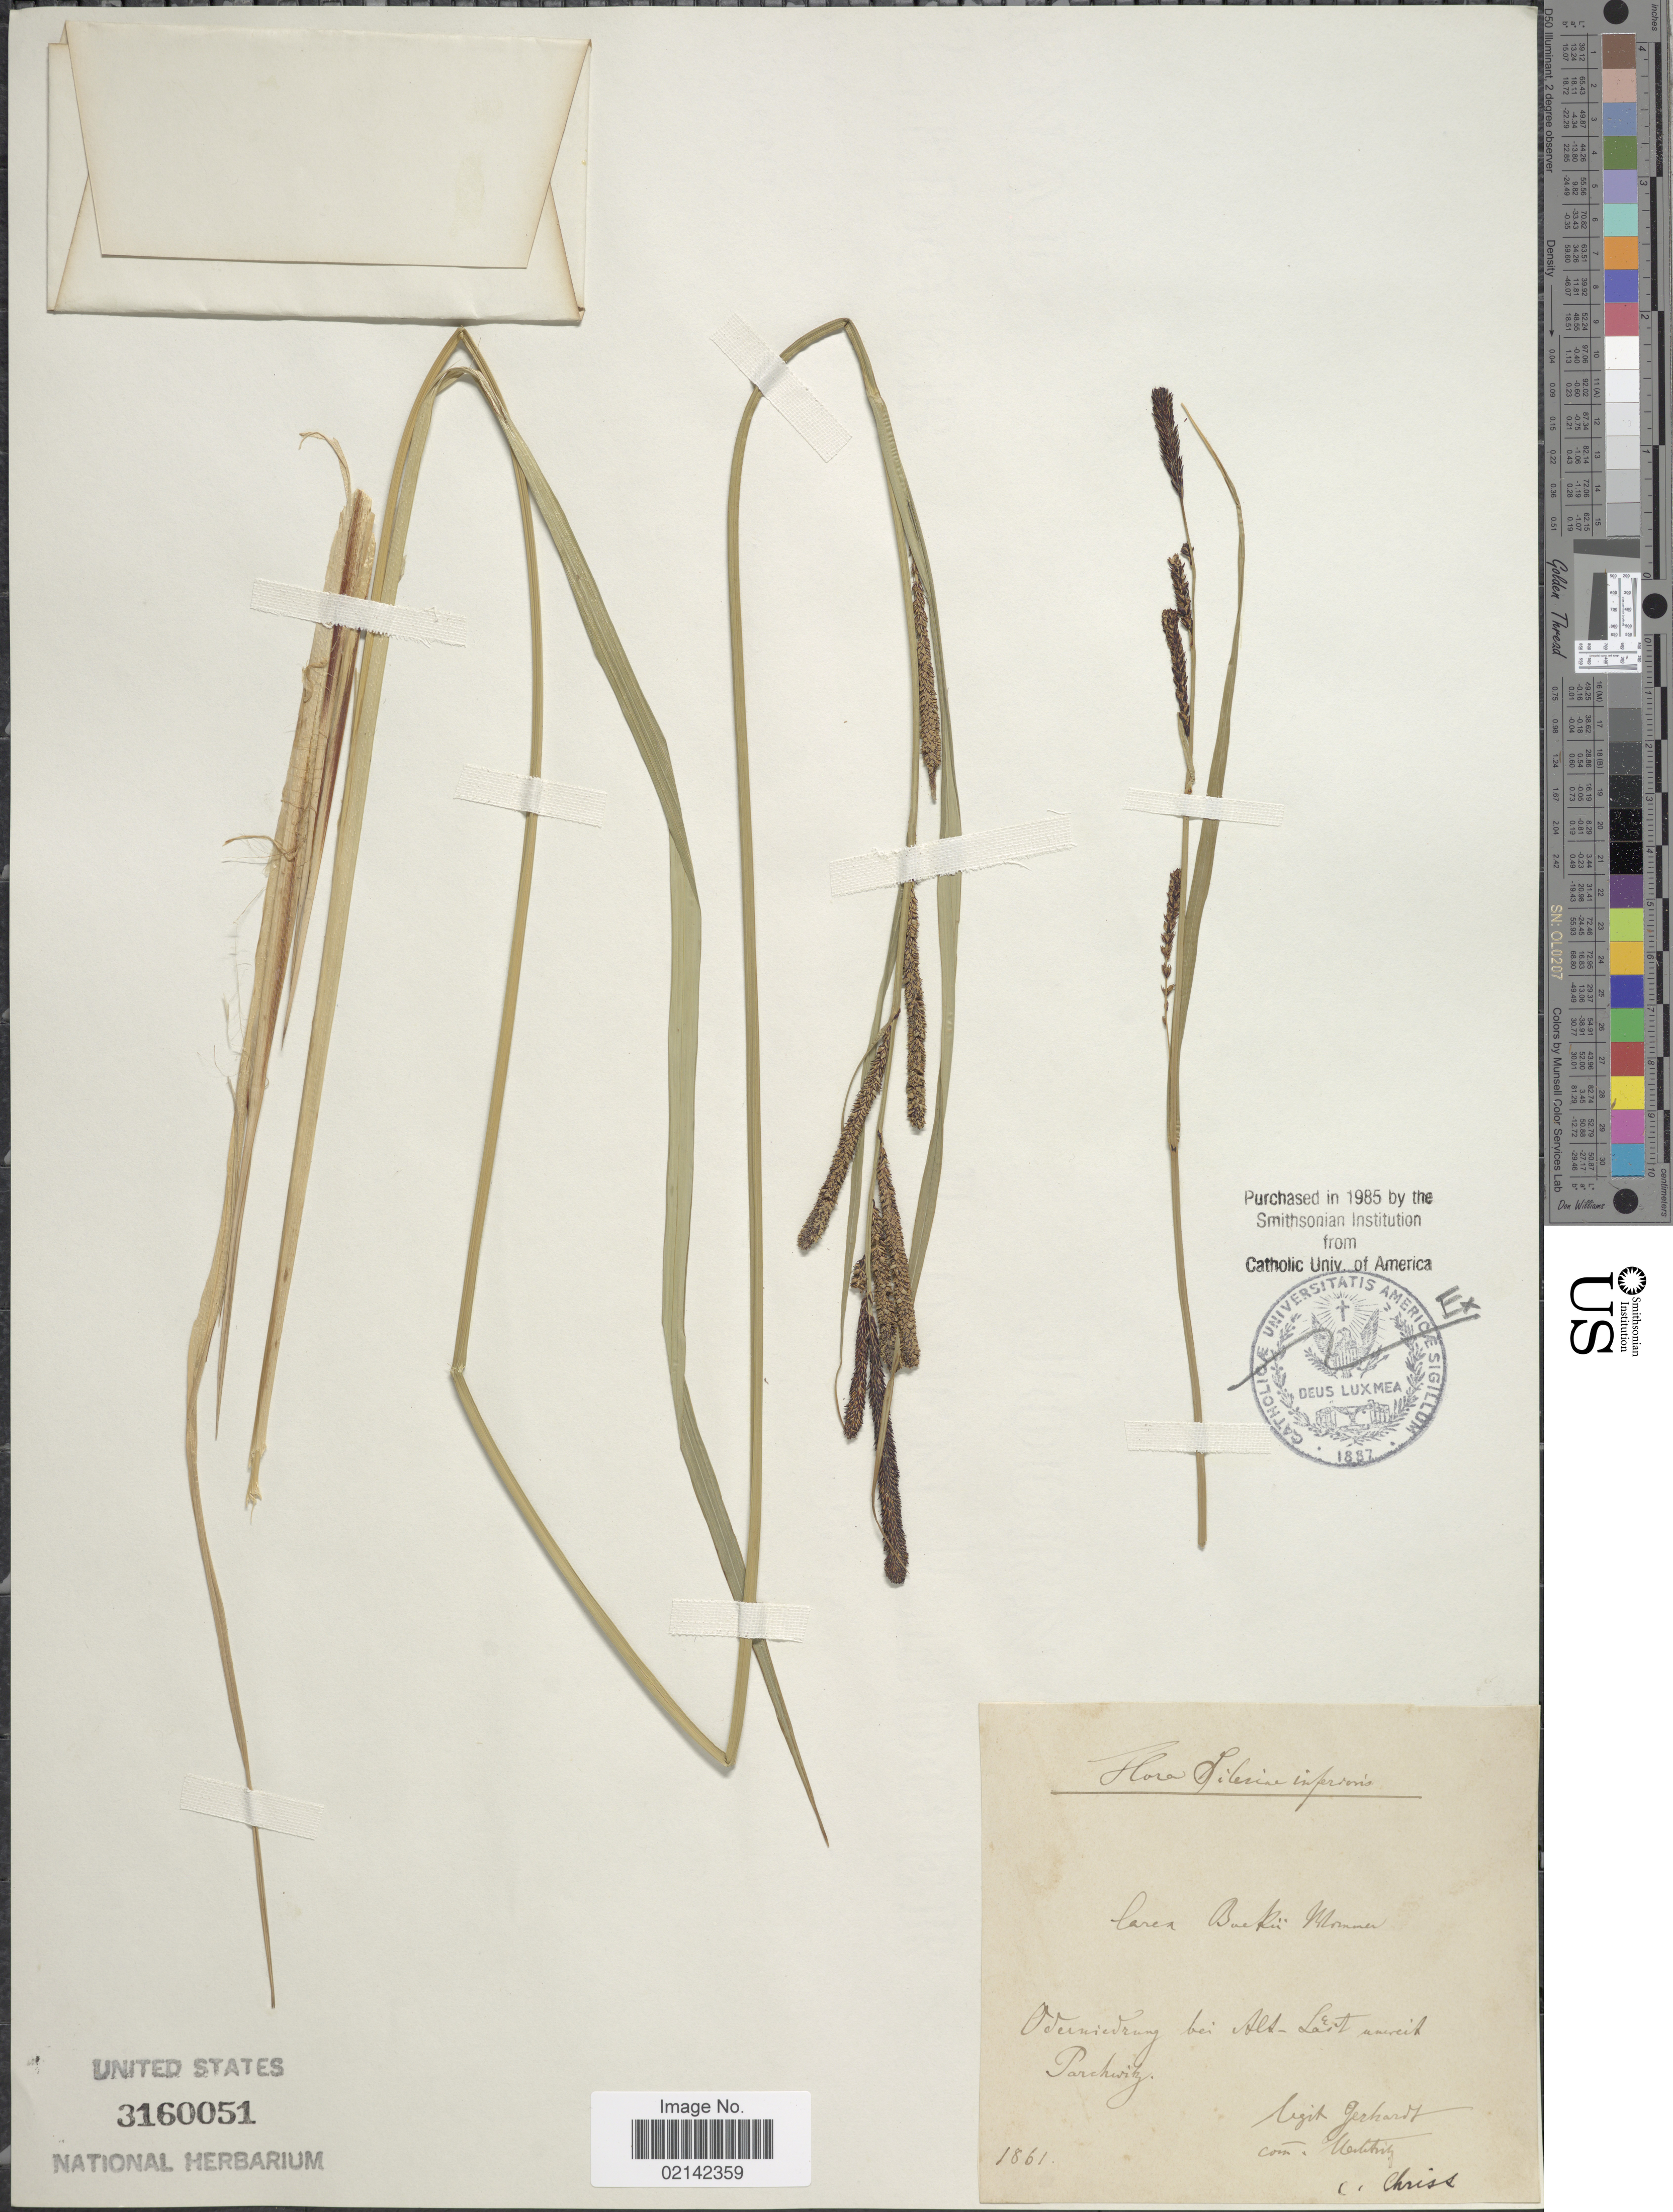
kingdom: Plantae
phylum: Tracheophyta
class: Liliopsida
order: Poales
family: Cyperaceae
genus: Carex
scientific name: Carex buekii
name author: Wimm.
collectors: Gerhardt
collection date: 1861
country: Germany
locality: Silesiae inferioris. Oderniedrung bei Alt-Last unerich Parchwitz [interpreted]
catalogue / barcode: US 3160051